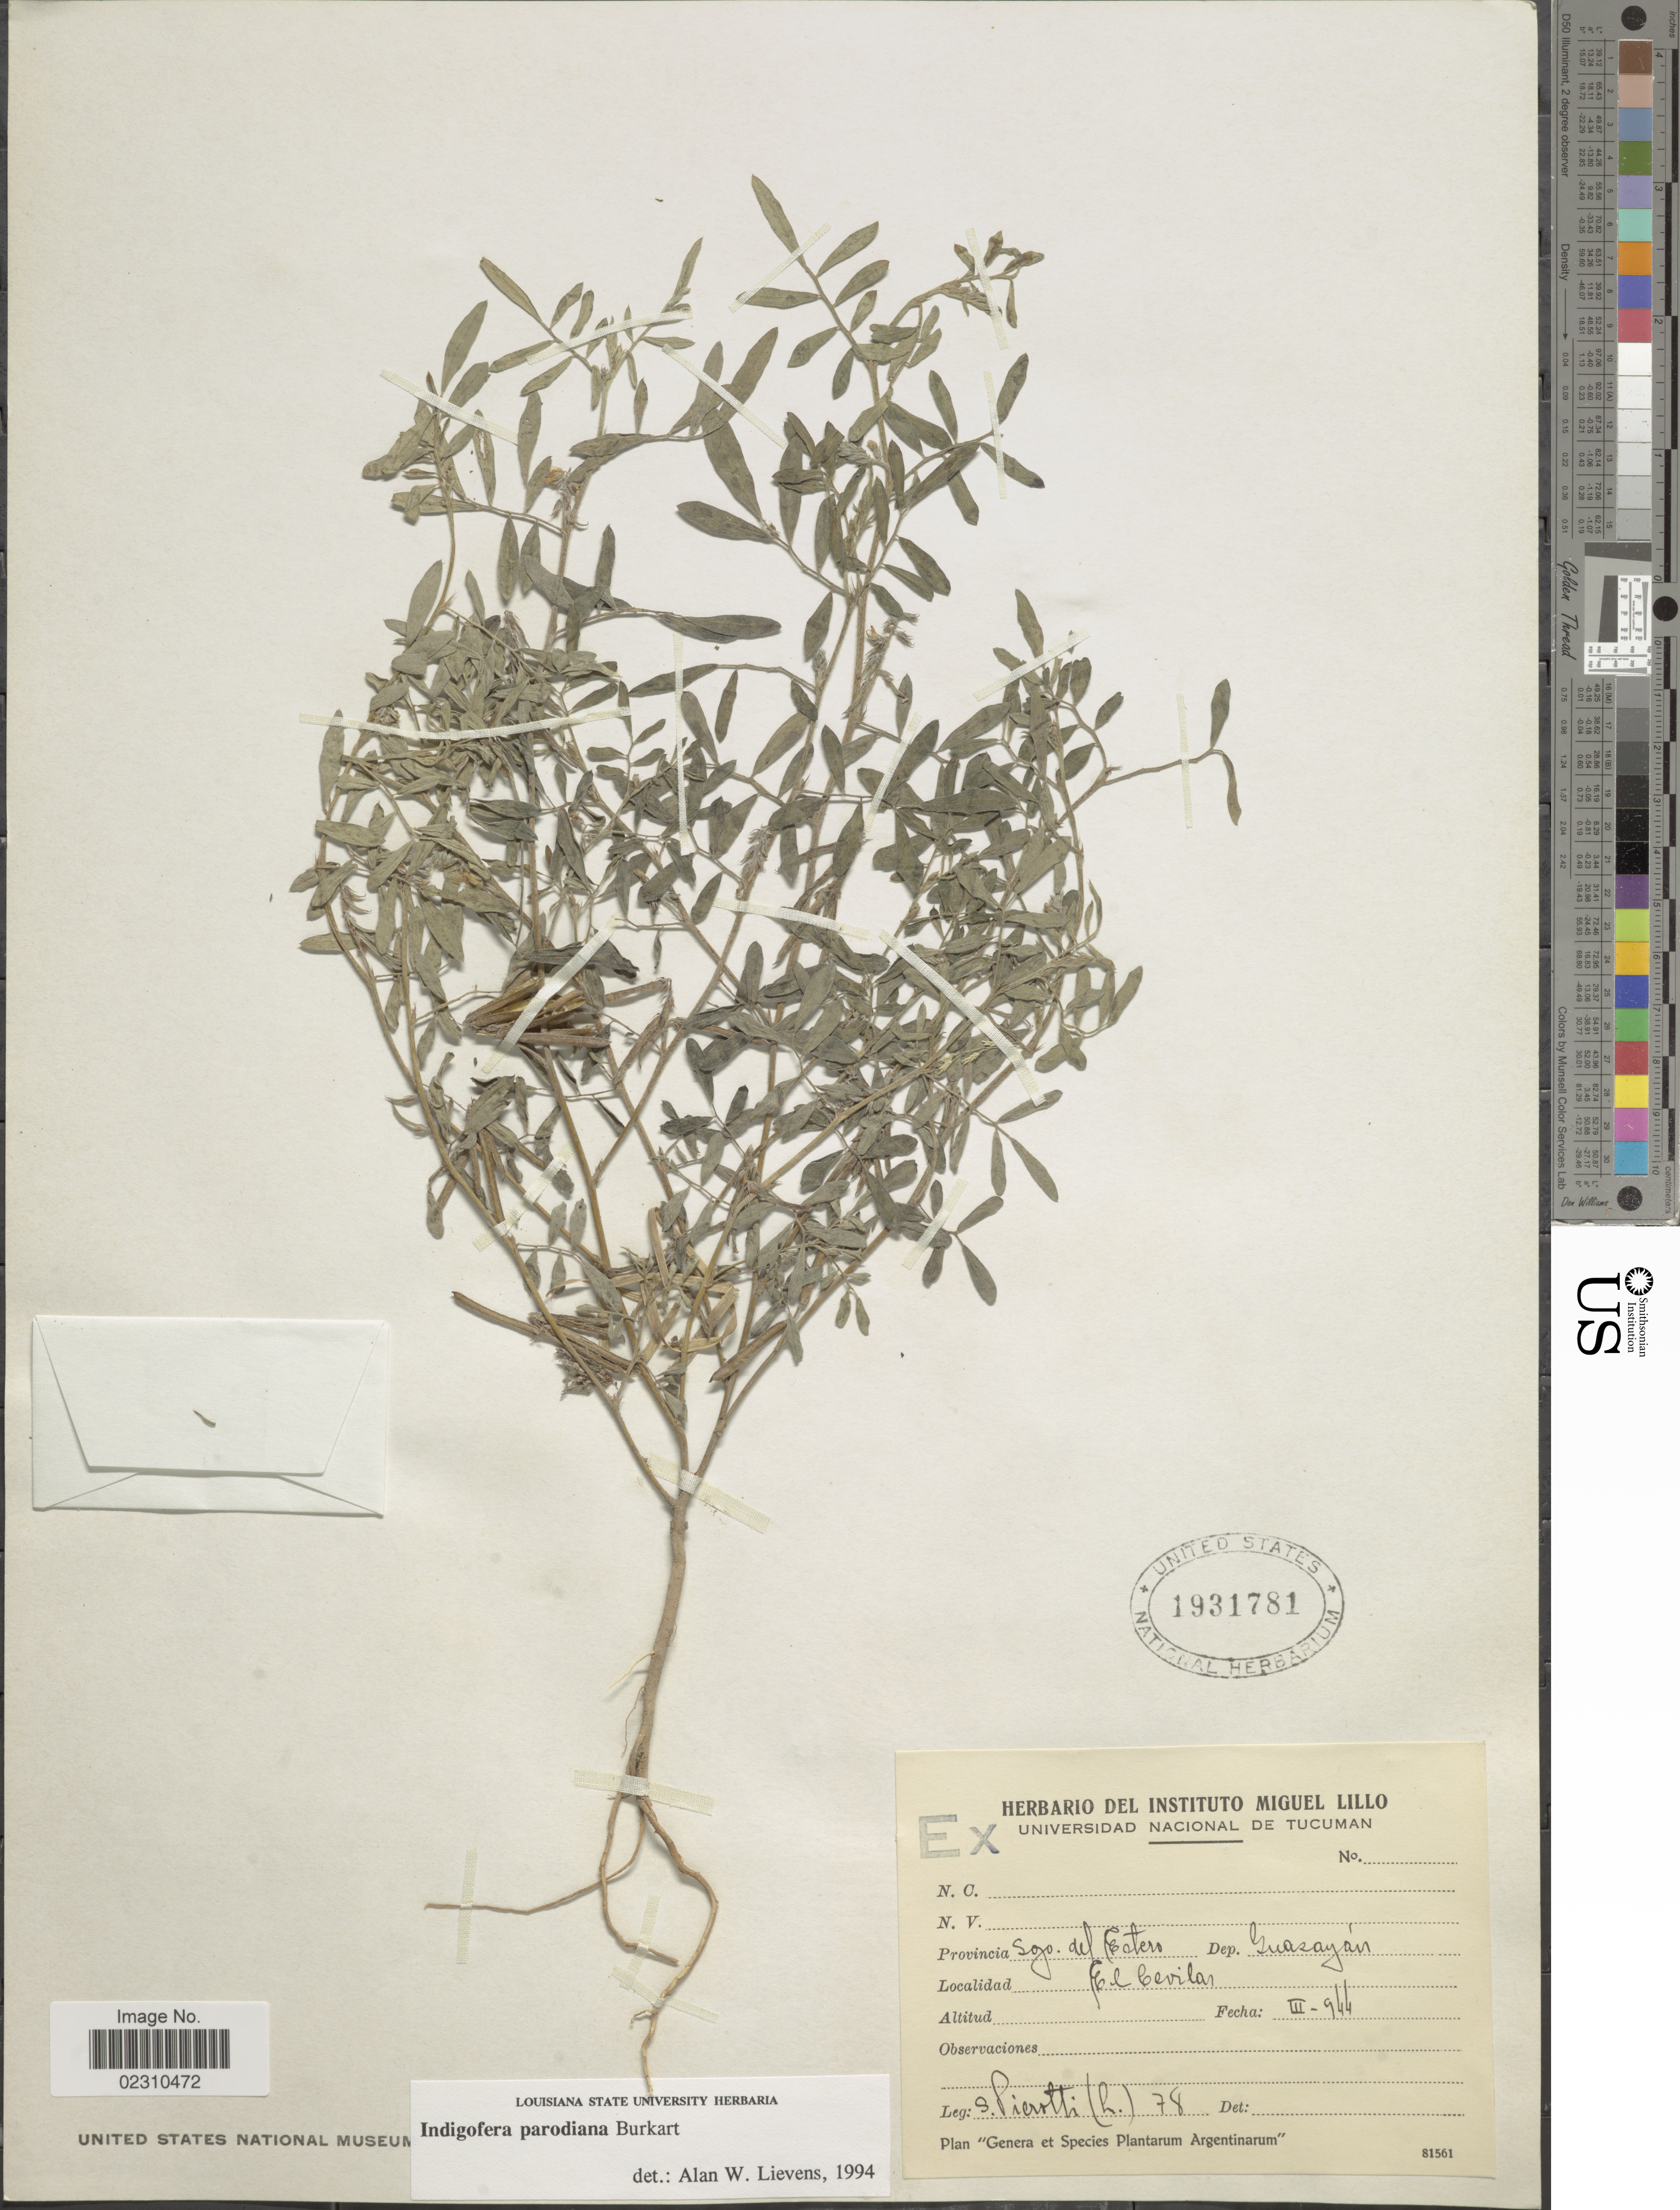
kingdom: Plantae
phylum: Tracheophyta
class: Magnoliopsida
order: Fabales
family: Fabaceae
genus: Indigofera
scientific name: Indigofera parodiana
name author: Burkart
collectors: S. A. Pierotti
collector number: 78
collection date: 1944-03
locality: Sgo. del Eters [interpreted], Dep. Guazayan [interpreted].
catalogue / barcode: US 1931781